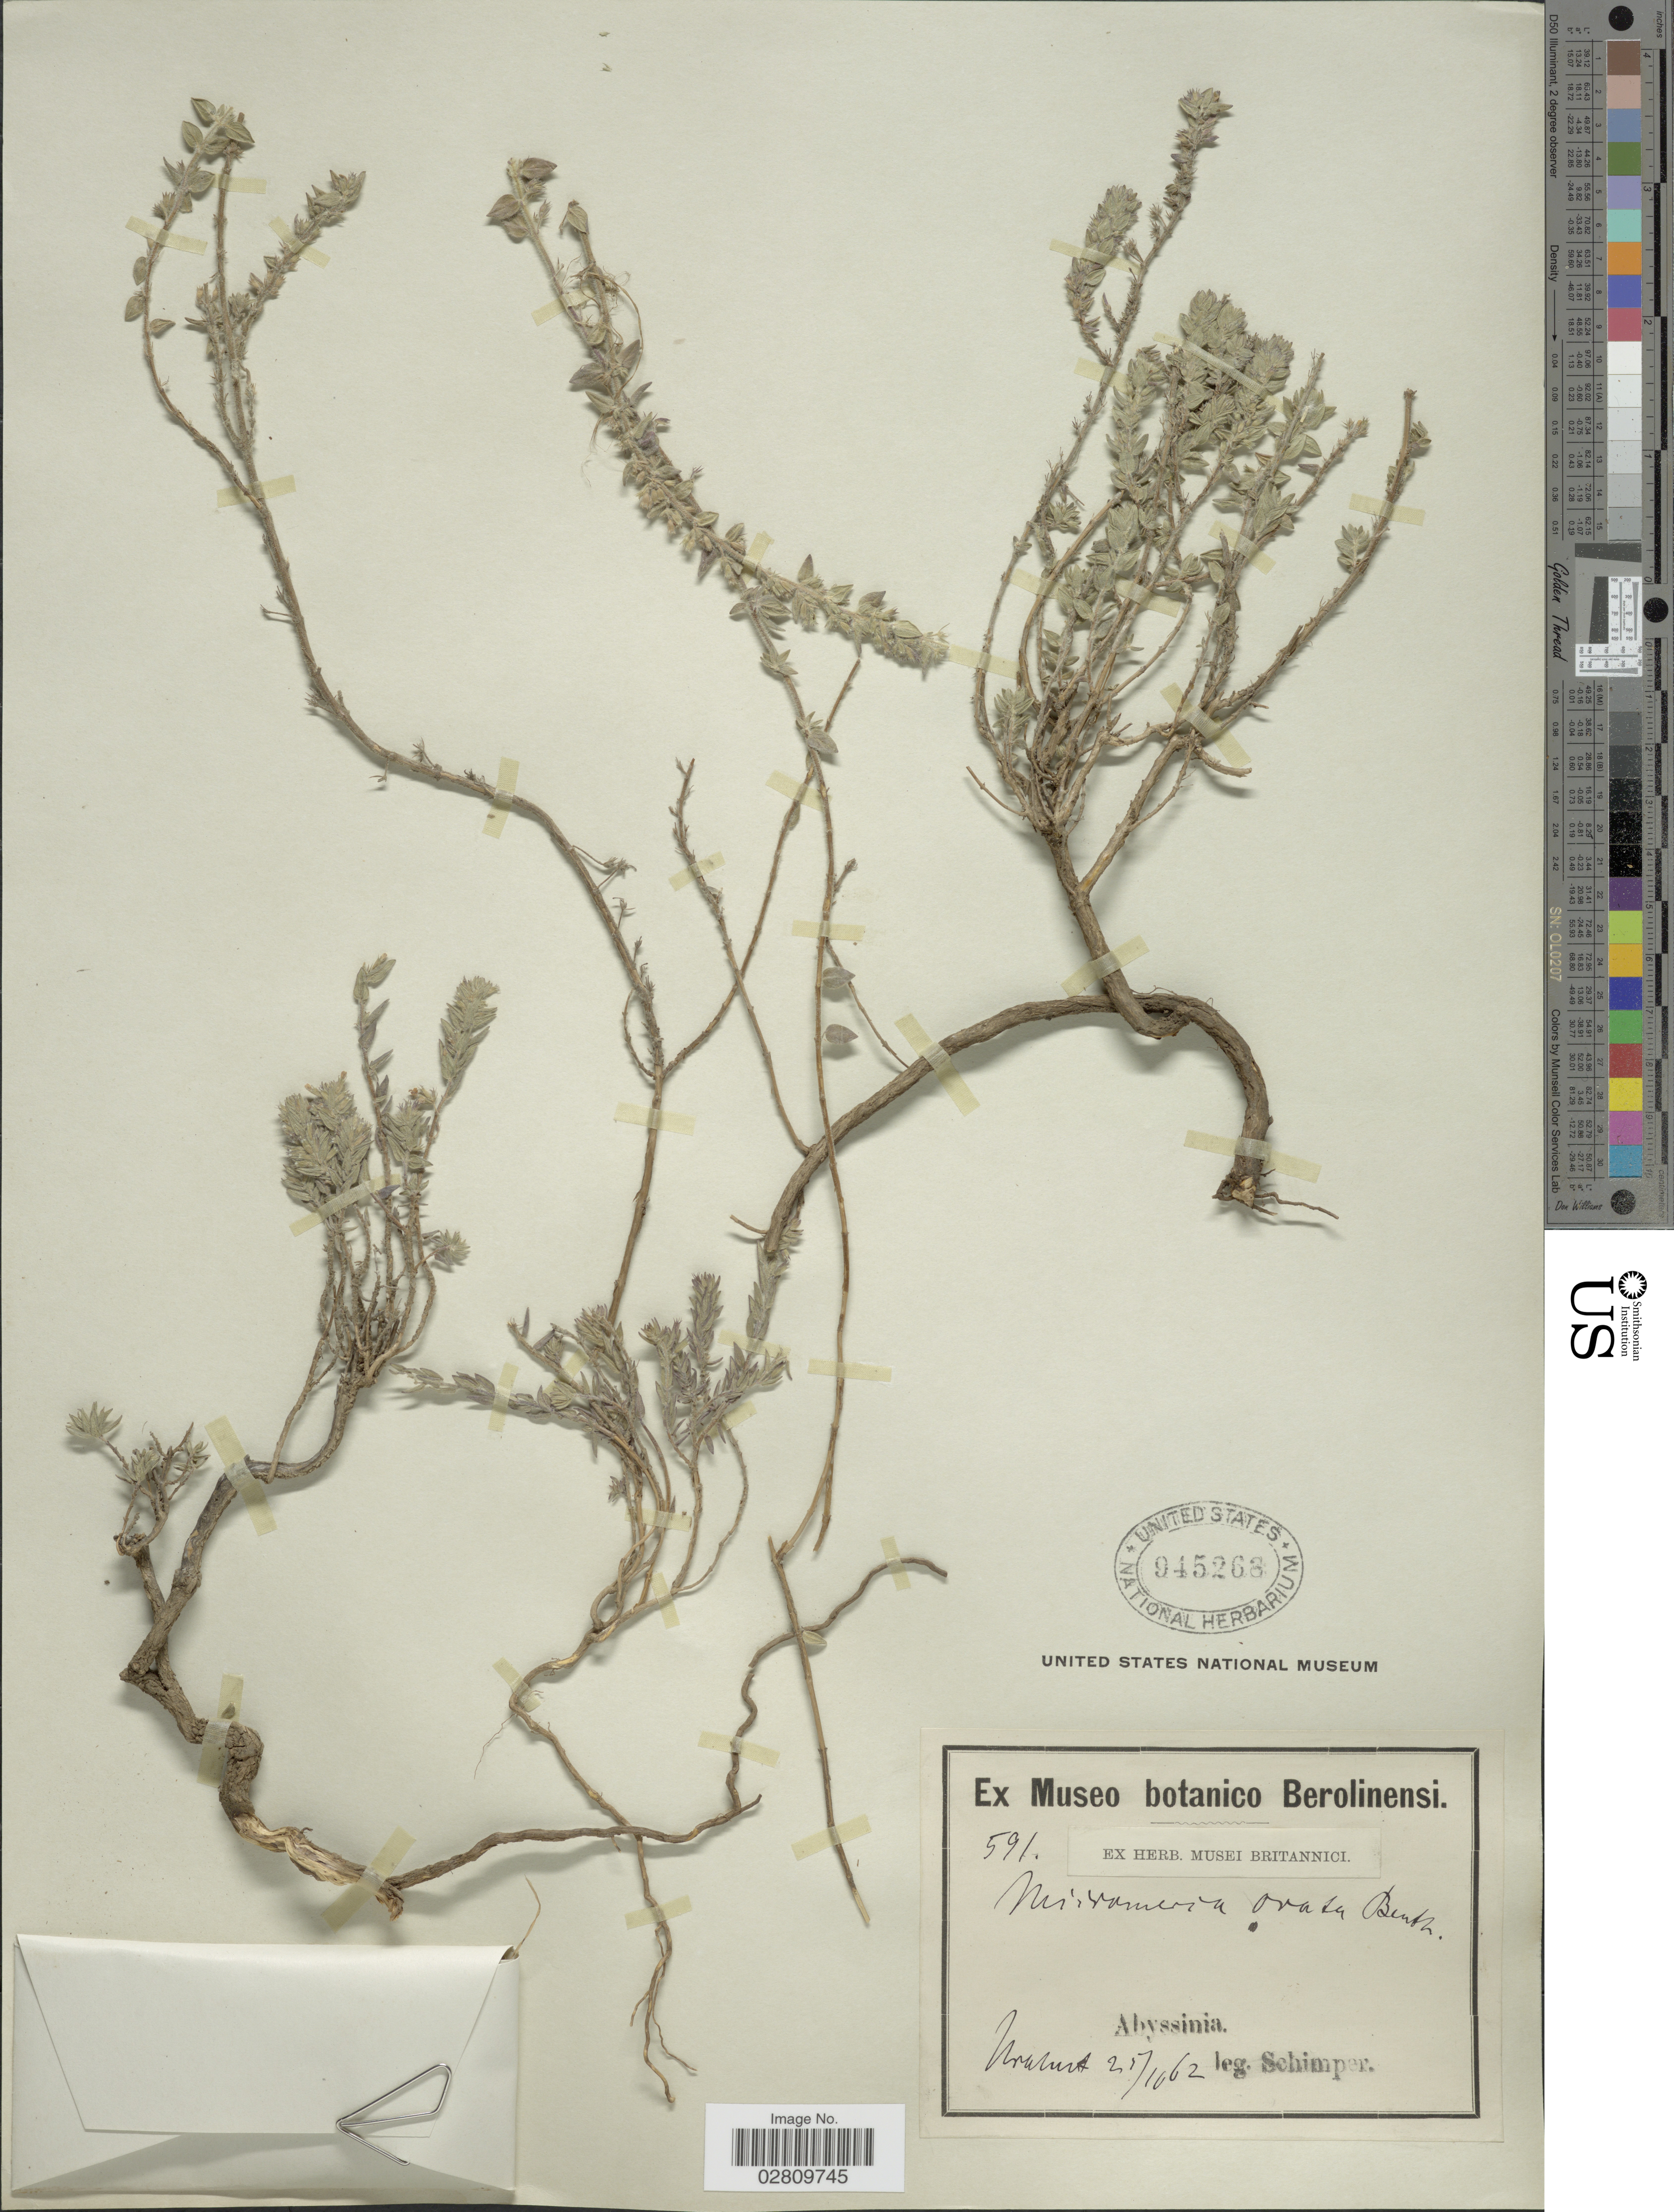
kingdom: Plantae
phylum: Tracheophyta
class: Magnoliopsida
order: Lamiales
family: Lamiaceae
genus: Micromeria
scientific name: Micromeria ovata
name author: Benth.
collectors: -. Schimper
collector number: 591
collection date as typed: Transcribed d/m/y: 21/10/62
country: Eritrea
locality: Abyssinia. Kralurt [interpreted]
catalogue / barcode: US 945268